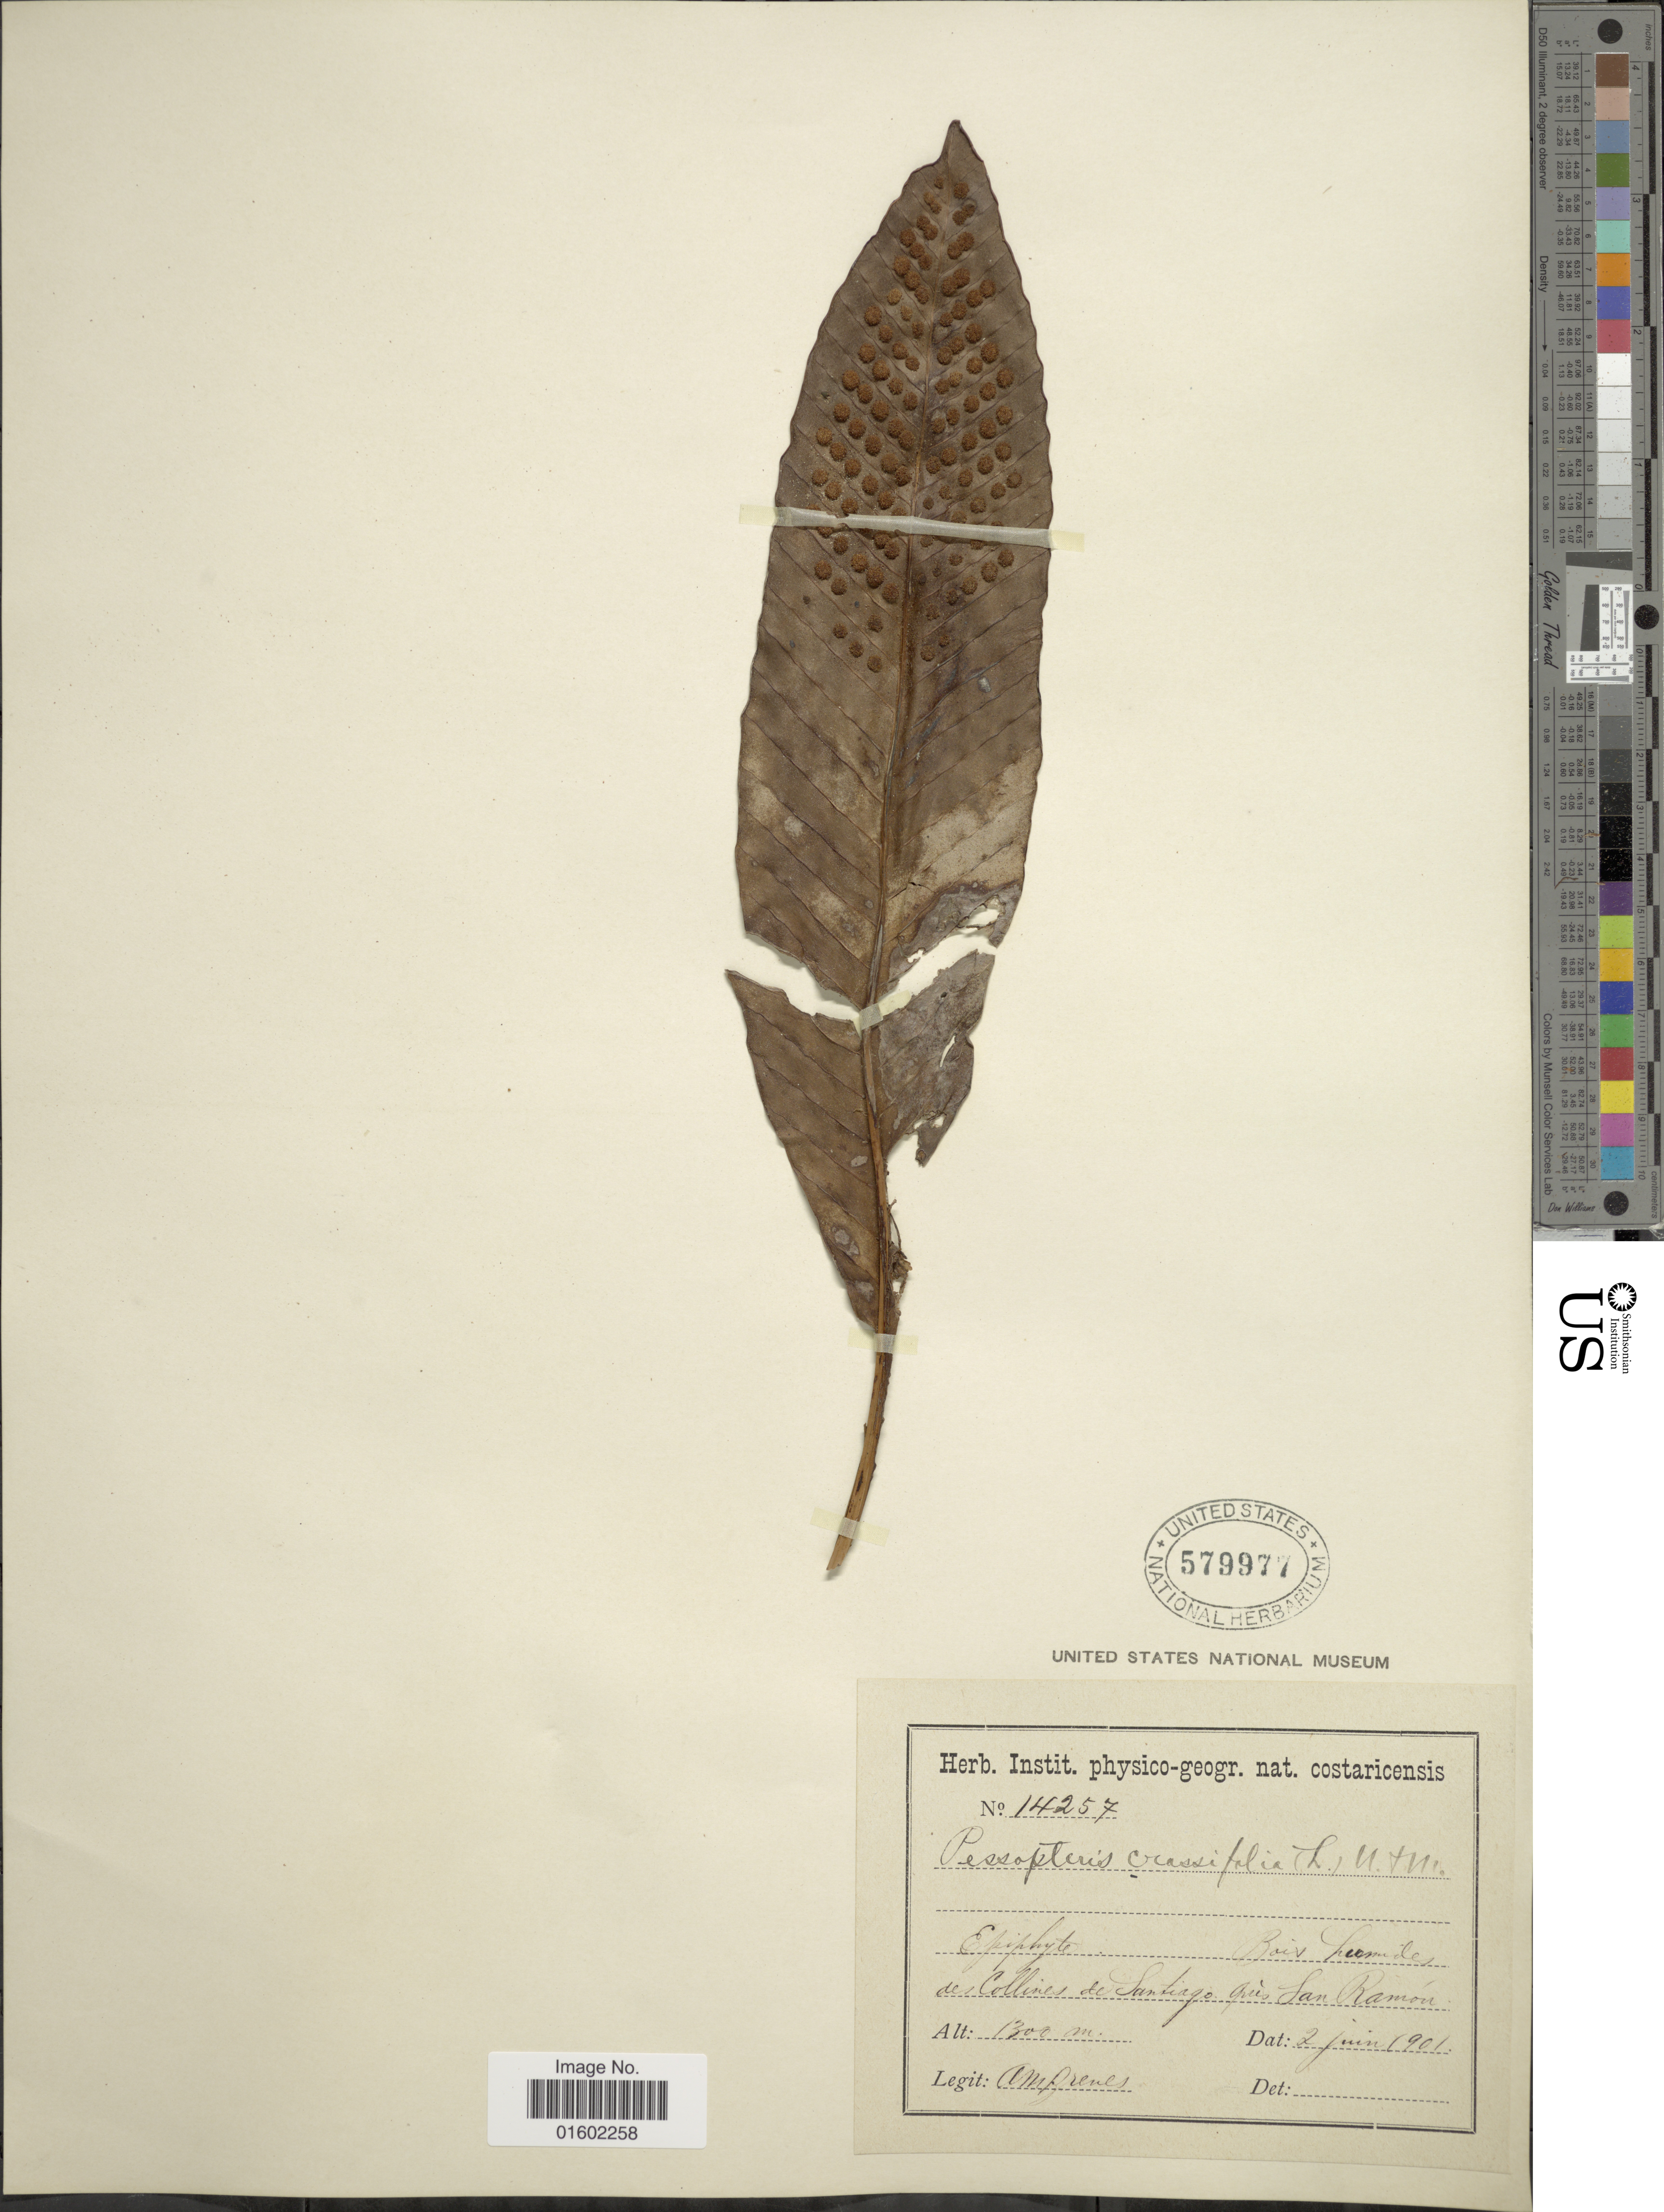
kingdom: Plantae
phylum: Tracheophyta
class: Polypodiopsida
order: Polypodiales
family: Polypodiaceae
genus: Niphidium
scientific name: Niphidium crassifolium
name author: (L.) Lellinger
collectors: A. Brenes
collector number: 14257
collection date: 1901-06-02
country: Costa Rica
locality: Bois Humede, des Collinies de Santiago aus San Ramon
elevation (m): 1300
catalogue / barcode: US 579977